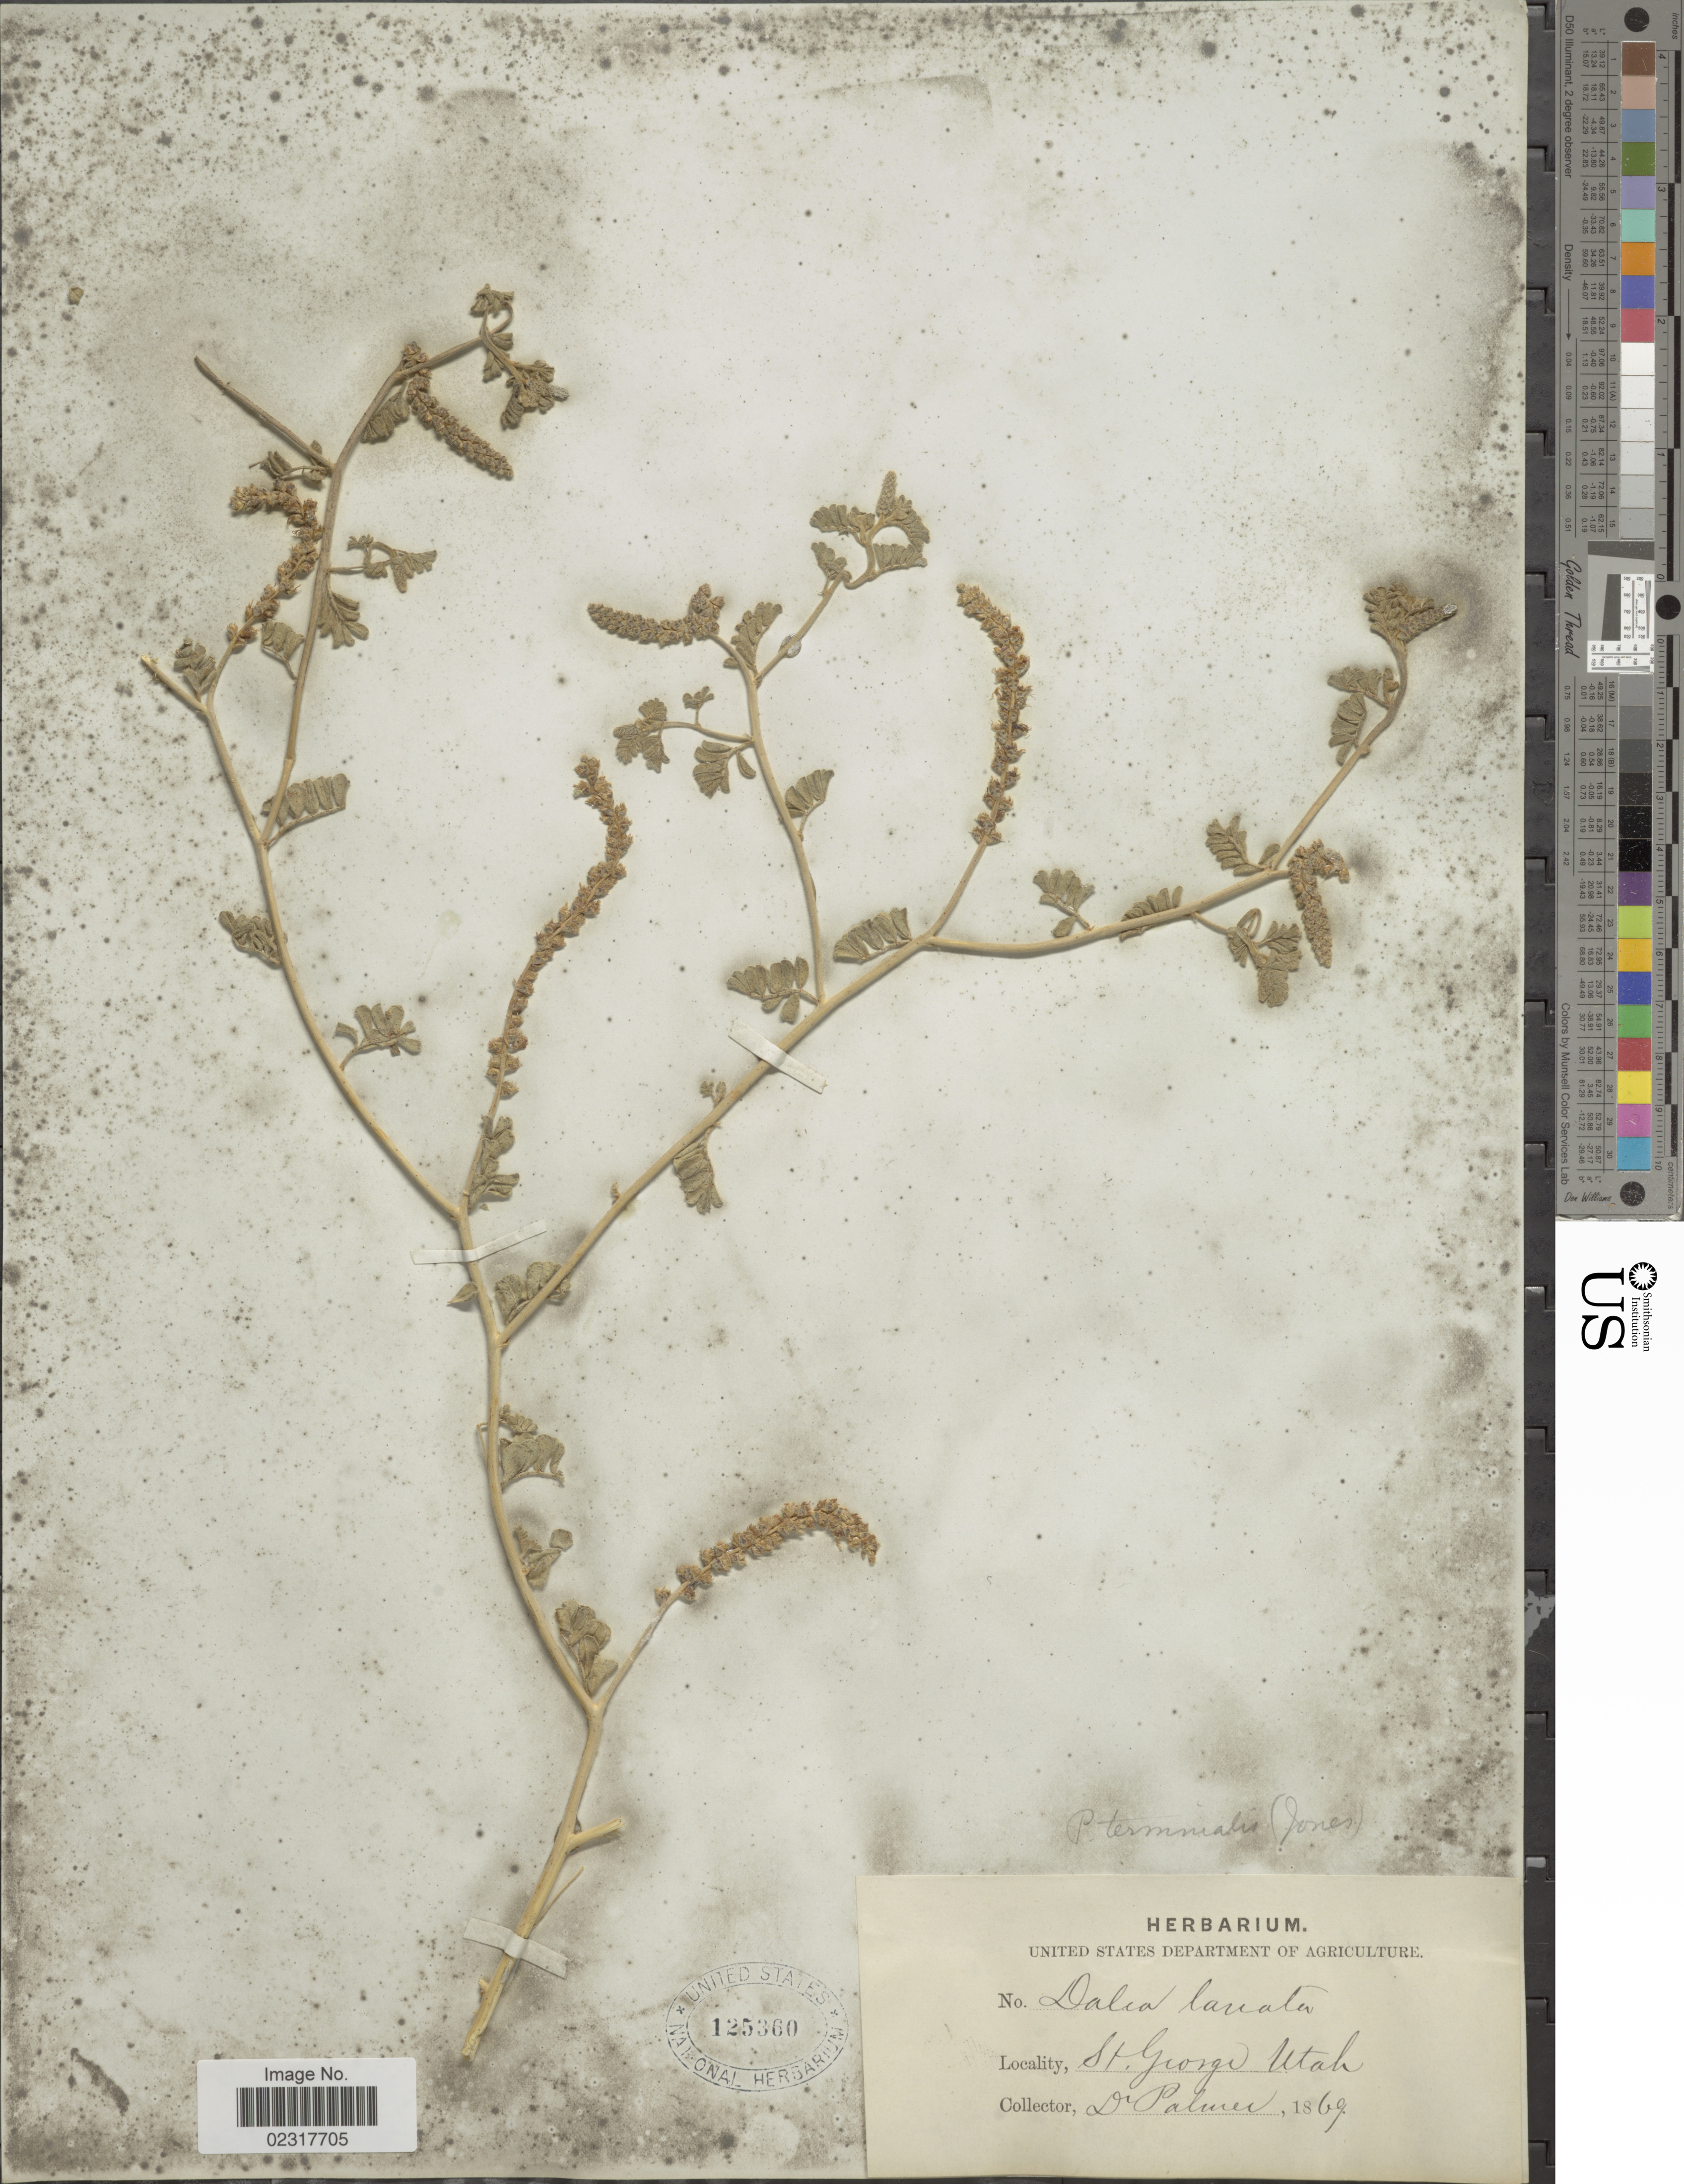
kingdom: Plantae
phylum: Tracheophyta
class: Magnoliopsida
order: Fabales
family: Fabaceae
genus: Dalea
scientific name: Dalea lanata var. terminalis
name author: (M.E. Jones) Barneby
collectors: Palmer, --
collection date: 1869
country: United States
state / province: Utah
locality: St. George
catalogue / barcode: US 125360